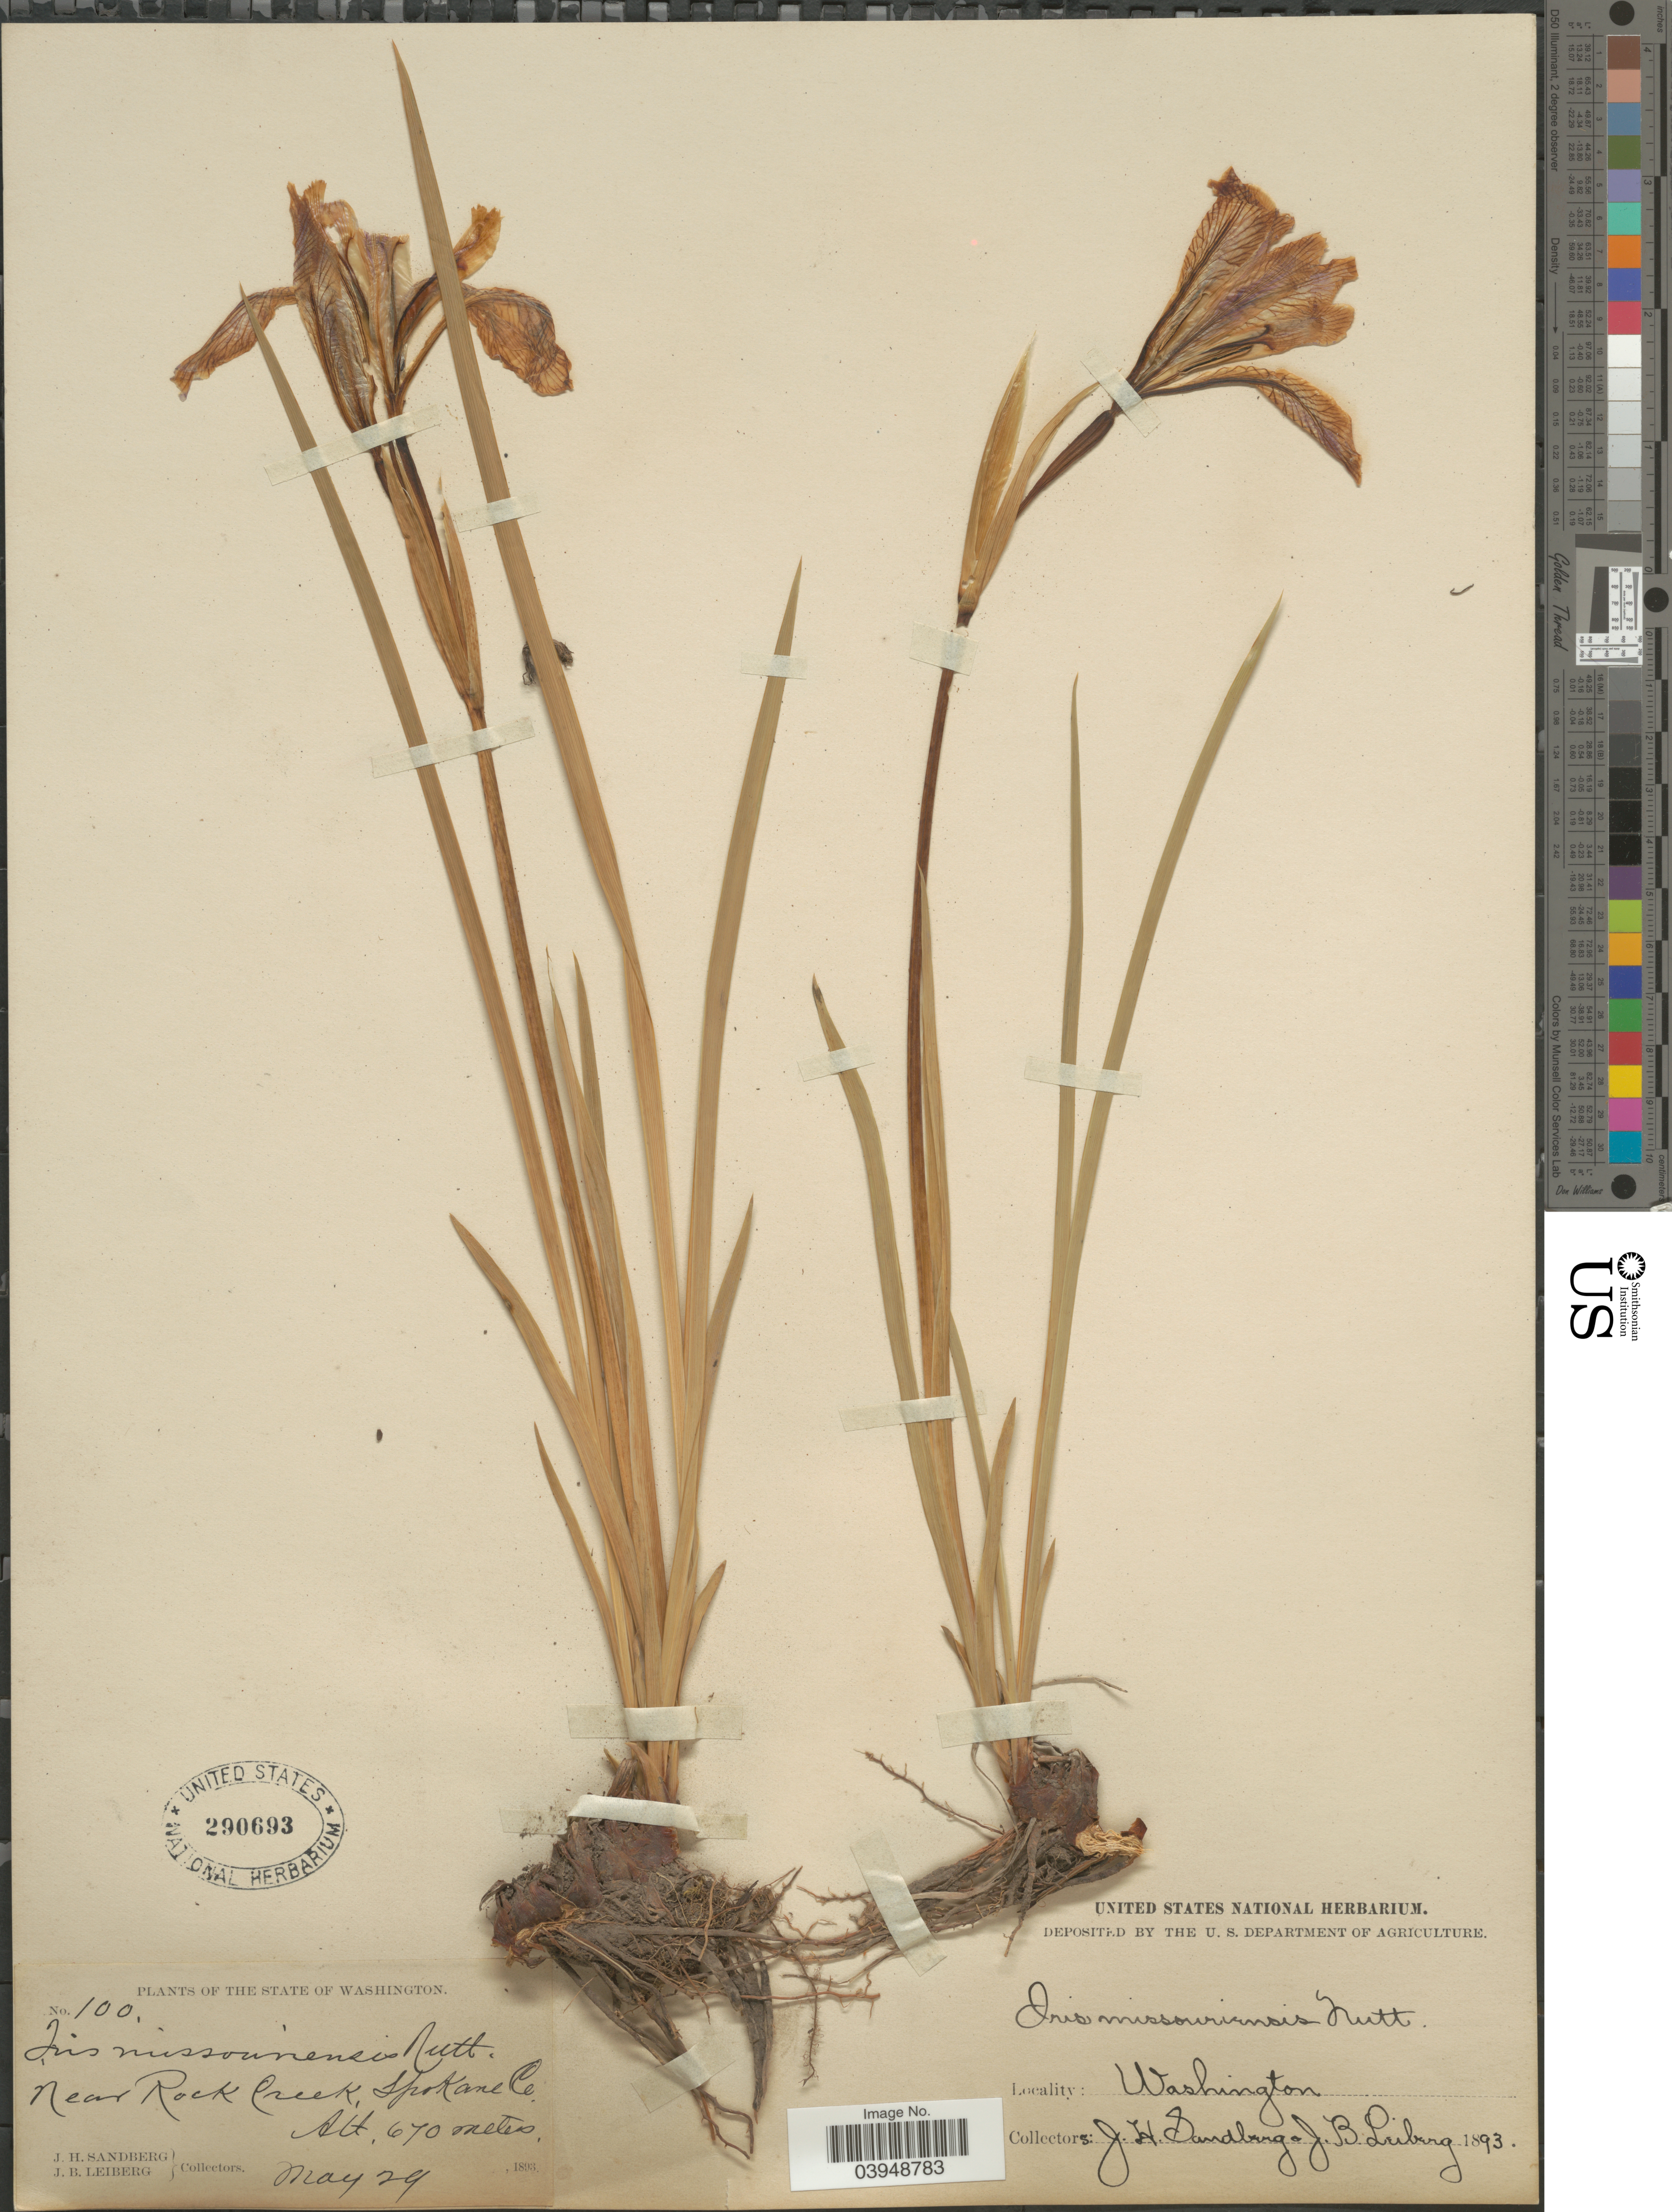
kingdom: Plantae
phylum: Tracheophyta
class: Liliopsida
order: Asparagales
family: Iridaceae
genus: Iris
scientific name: Iris missouriensis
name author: Nutt.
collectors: J. H. Sandberg & J. B. Leiberg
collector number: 100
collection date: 1893-05-29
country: United States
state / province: Washington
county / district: Spokane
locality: Near Rock Creek, Spokane Co.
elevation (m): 670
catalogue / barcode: US 290693